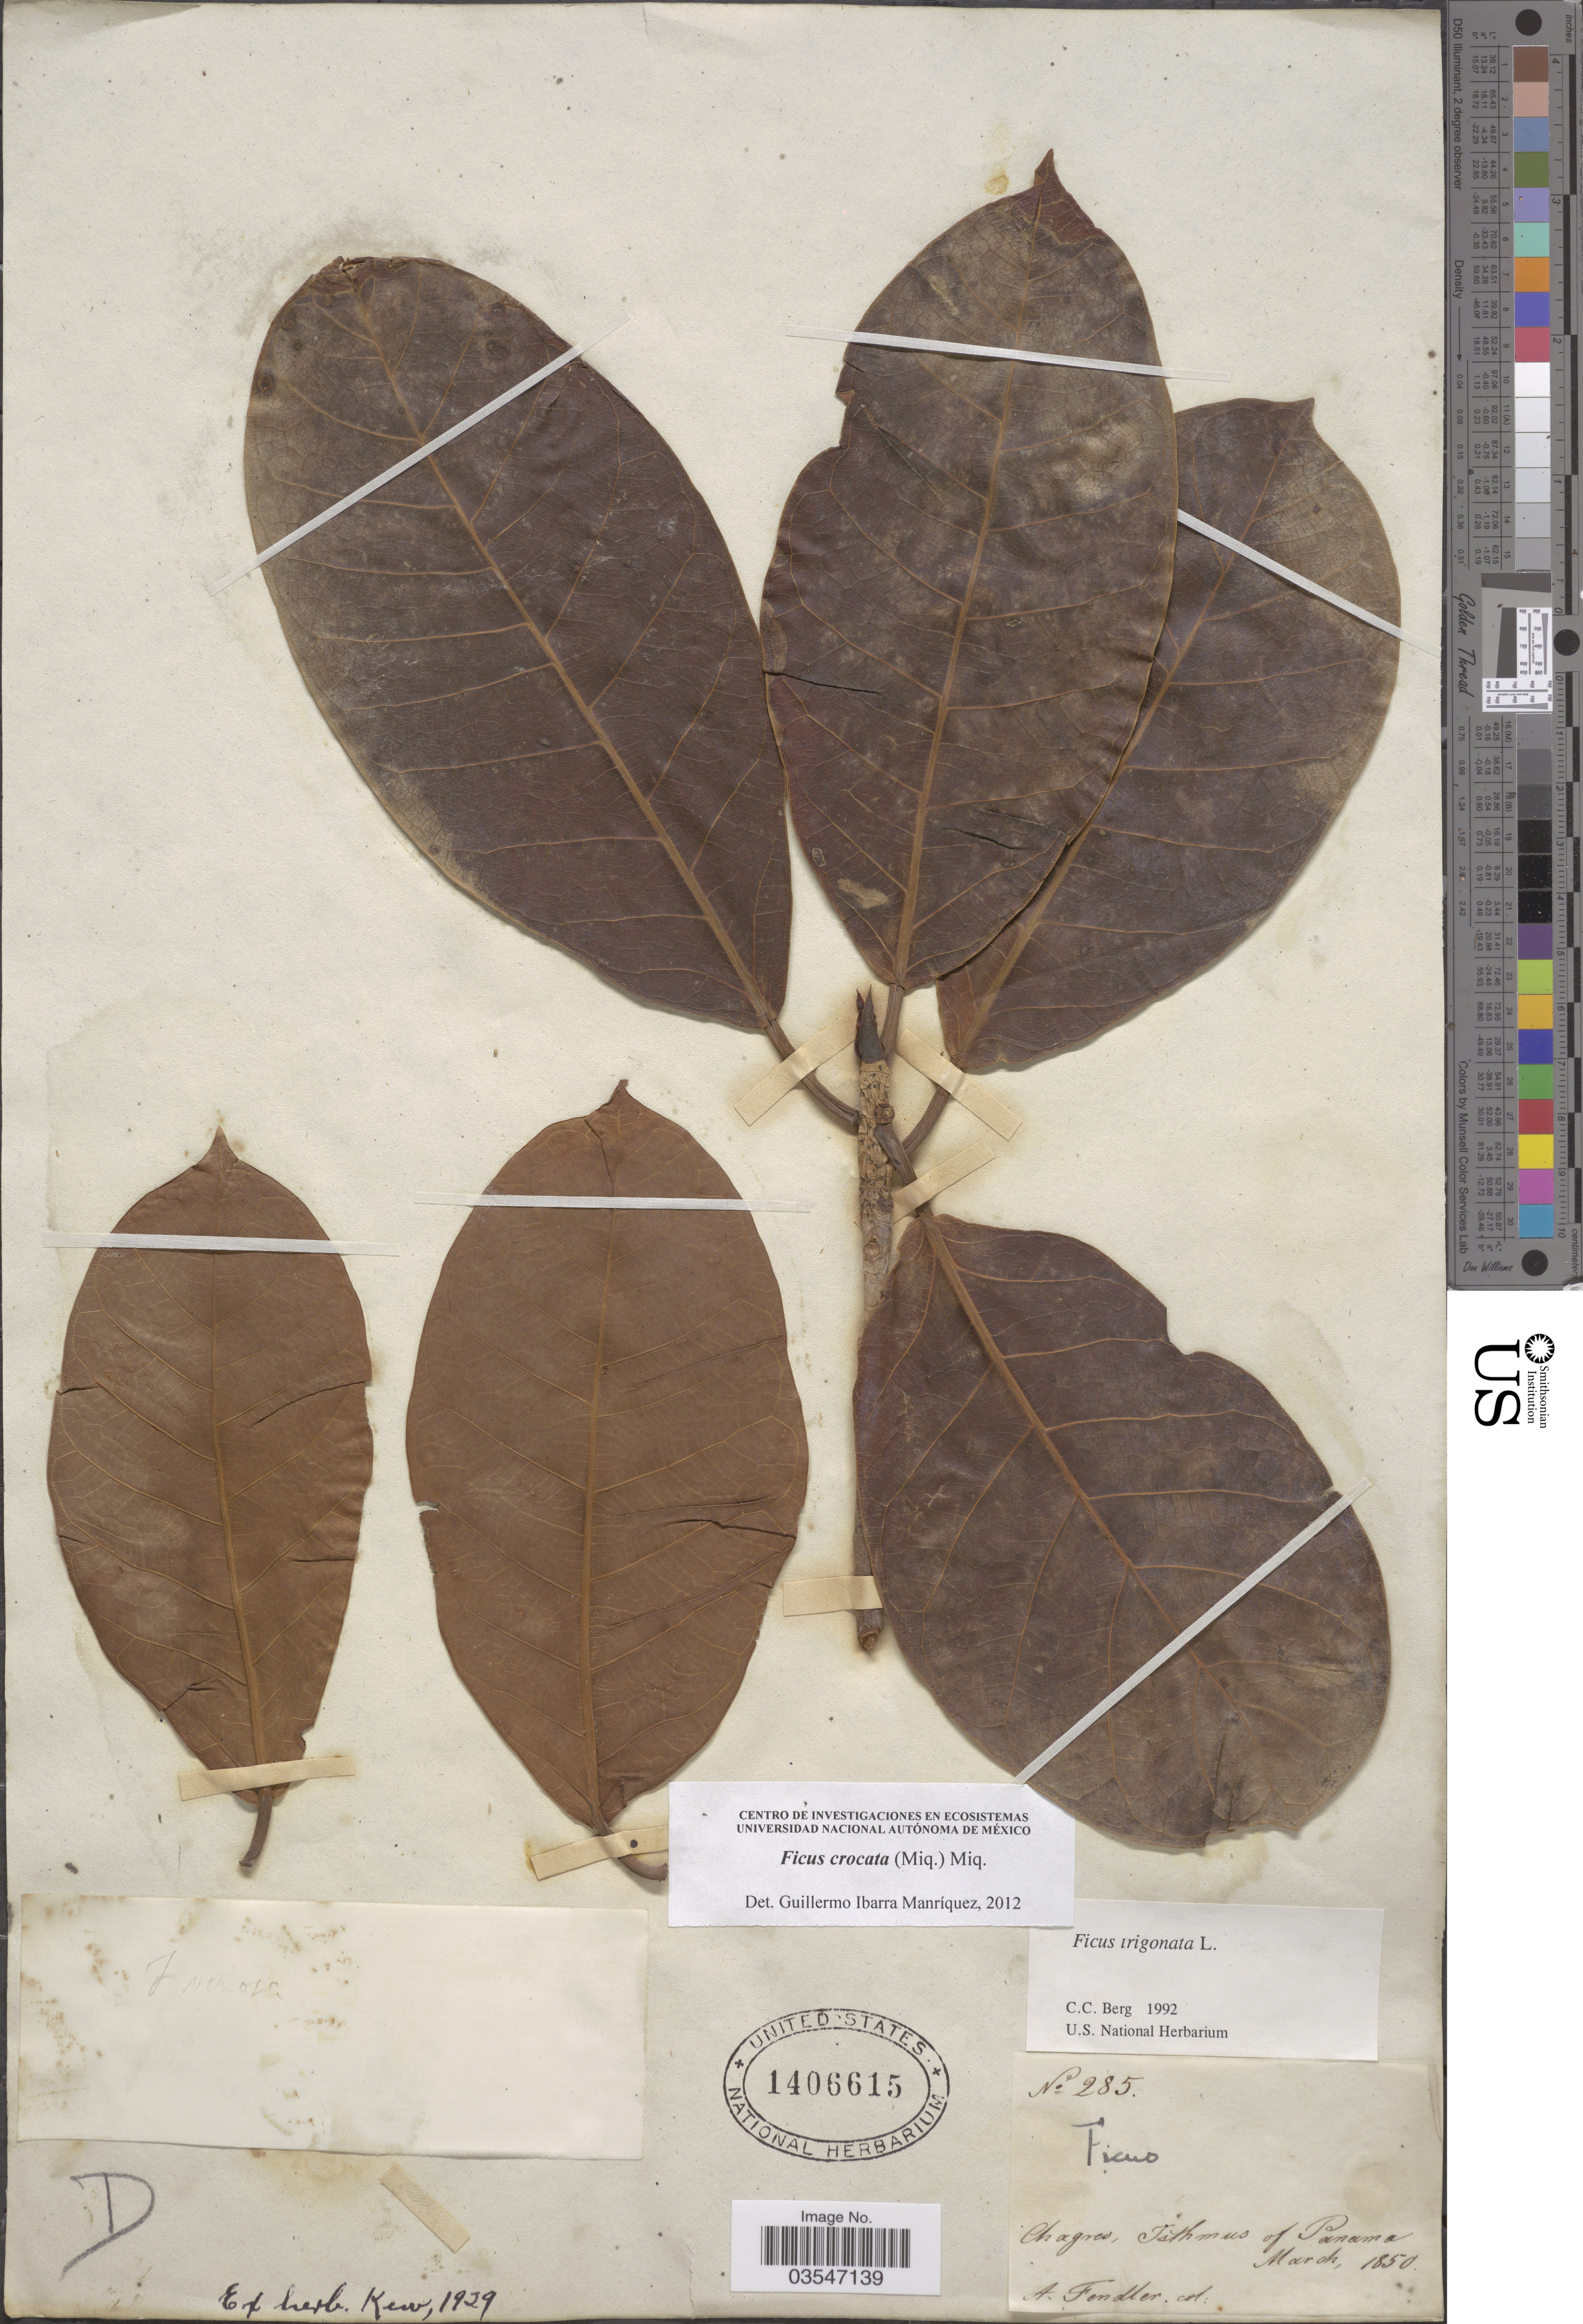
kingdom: Plantae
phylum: Tracheophyta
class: Magnoliopsida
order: Rosales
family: Moraceae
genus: Ficus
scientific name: Ficus crocata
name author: (Miq.) Miq.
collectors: A. Fendler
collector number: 285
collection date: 1850-03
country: Panama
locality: Chagres, Isthmus of Panama.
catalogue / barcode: US 1406615